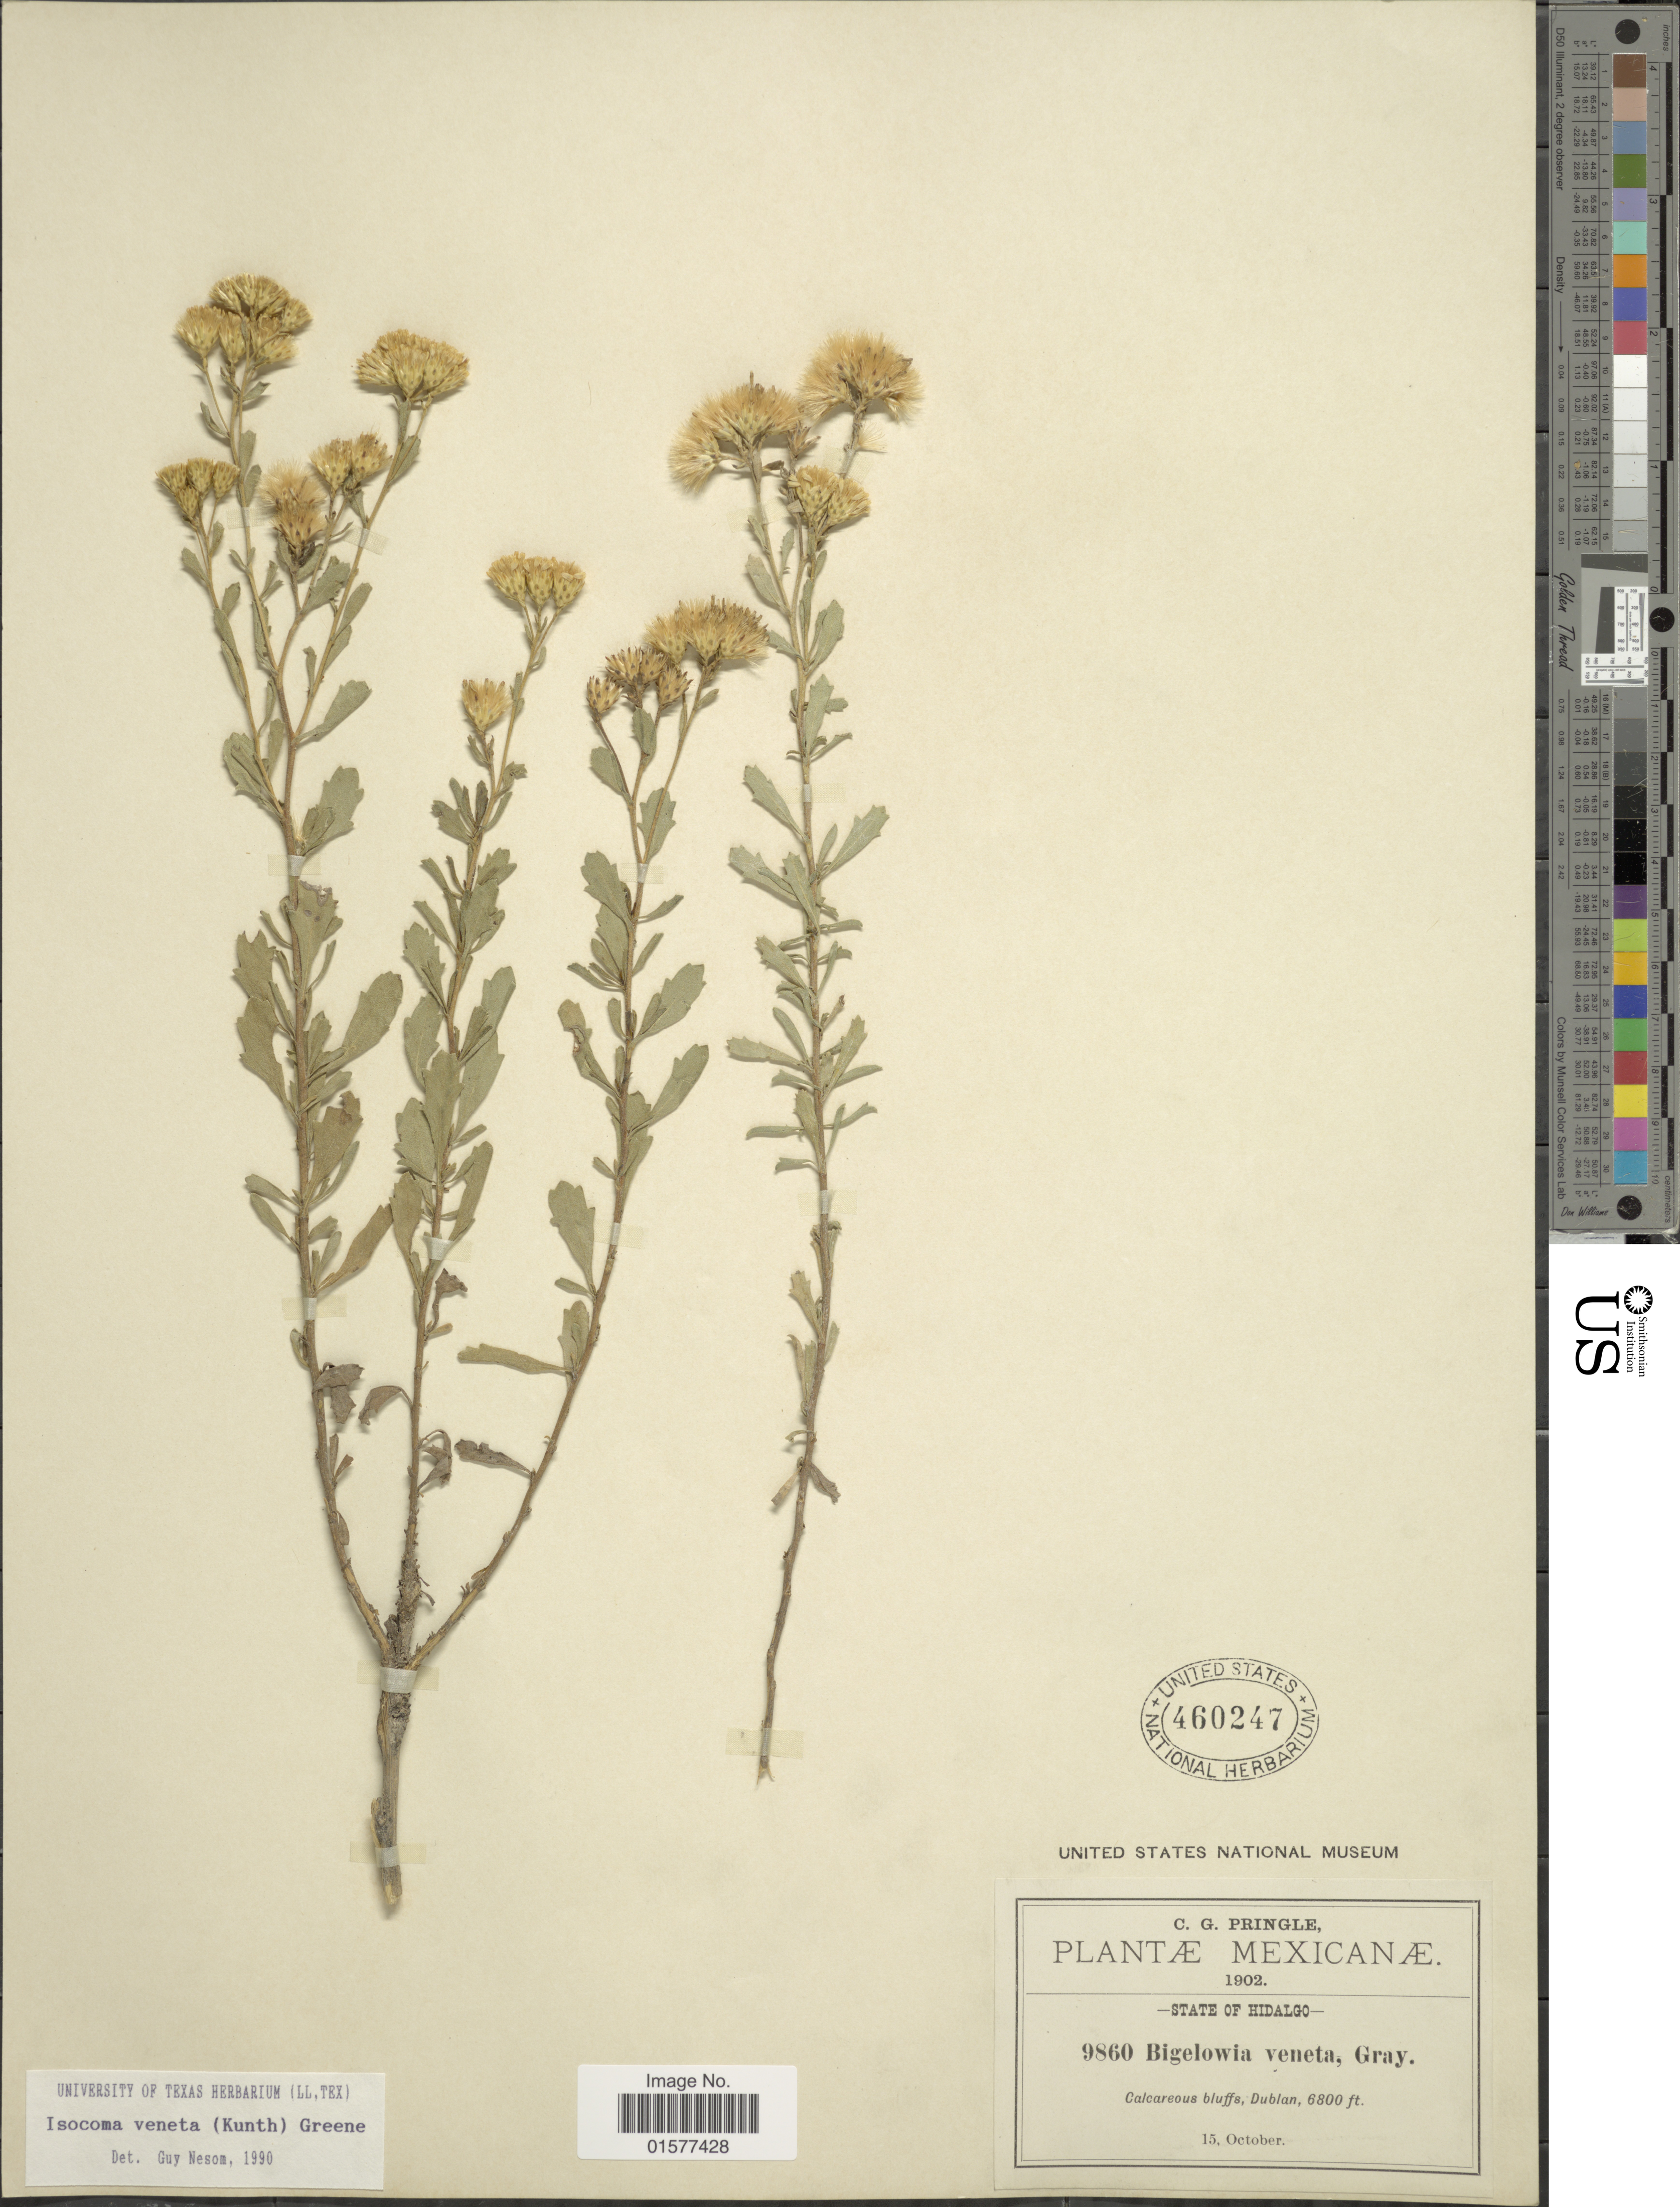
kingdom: Plantae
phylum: Tracheophyta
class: Magnoliopsida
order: Asterales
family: Asteraceae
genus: Isocoma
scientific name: Isocoma veneta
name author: (Kunth) Greene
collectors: C. G. Pringle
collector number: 9860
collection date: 1902-10-15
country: Mexico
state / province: Hidalgo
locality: State of Hidalgo, Calcareous bluffs, Dublan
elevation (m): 2073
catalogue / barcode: US 460247